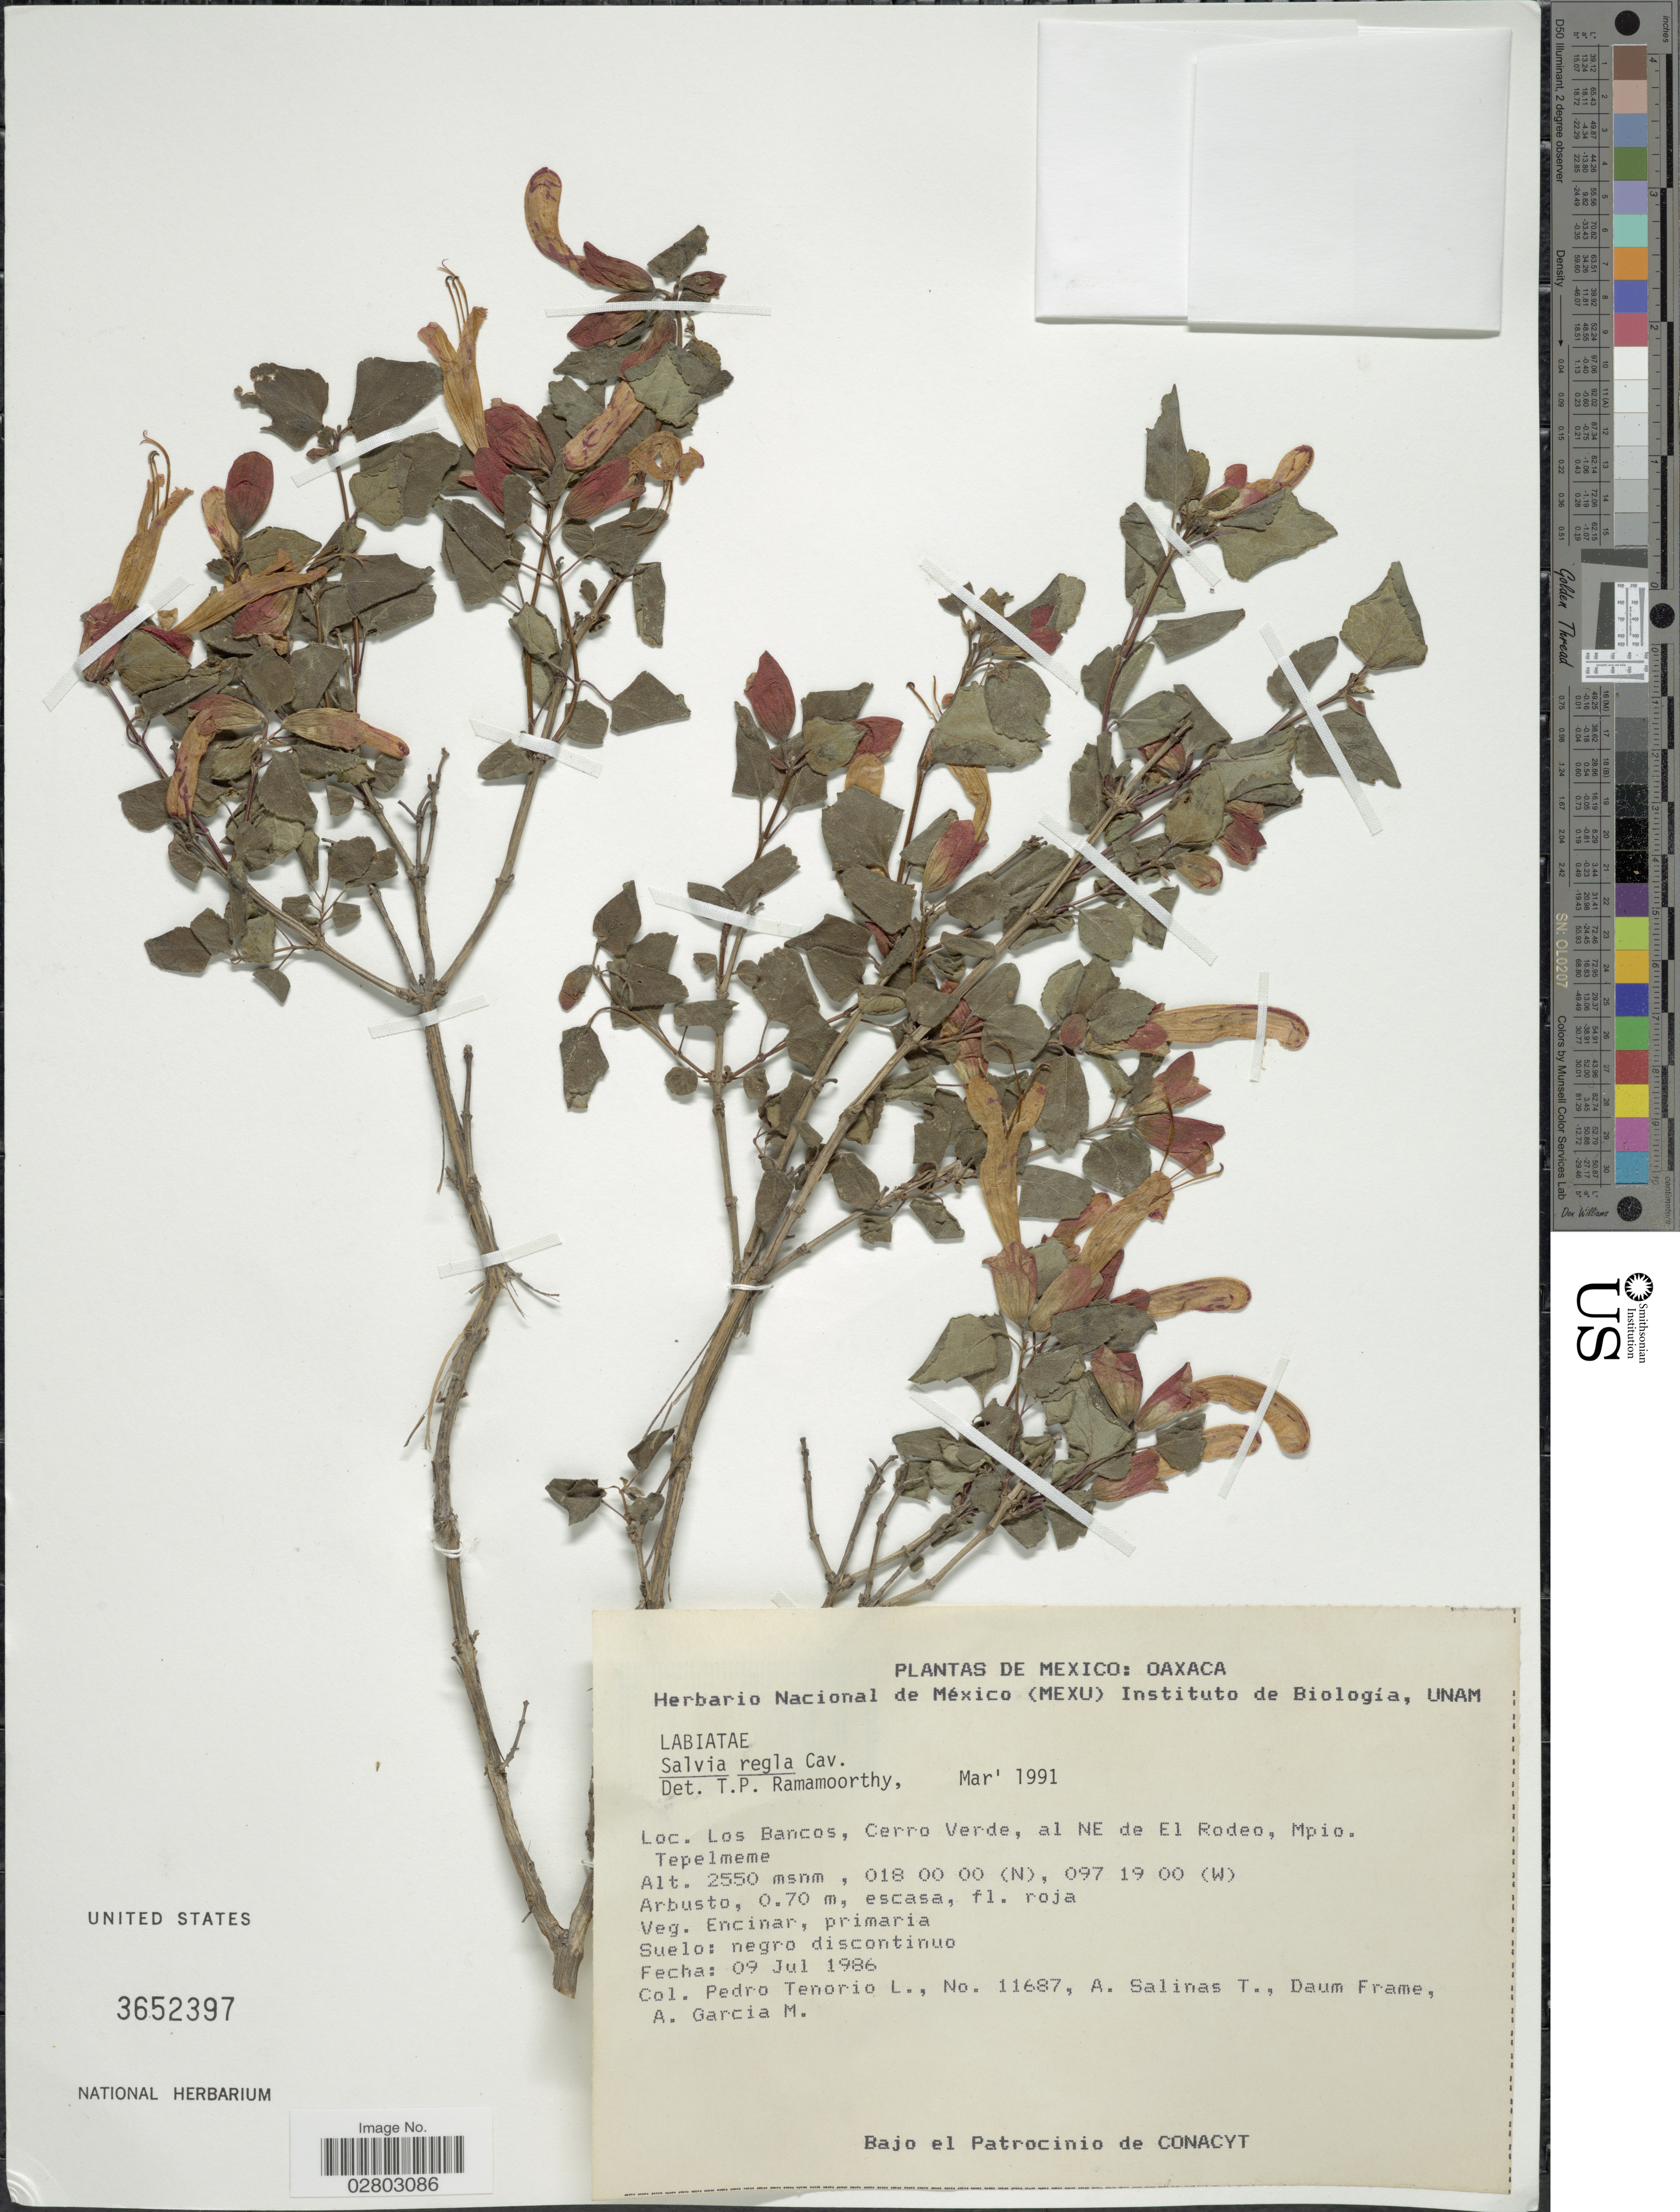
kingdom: Plantae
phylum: Tracheophyta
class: Magnoliopsida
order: Lamiales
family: Lamiaceae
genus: Salvia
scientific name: Salvia regla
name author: Cav.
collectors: P. Tenorio L., A. Salinas T., D. Frame & A. García M.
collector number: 11687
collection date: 1986-07-09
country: Mexico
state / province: Oaxaca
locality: Los Bancos, Cerro Verde, al NE de El Rodeo, Mpio. Tepelmeme.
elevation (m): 2550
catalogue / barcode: US 3652397